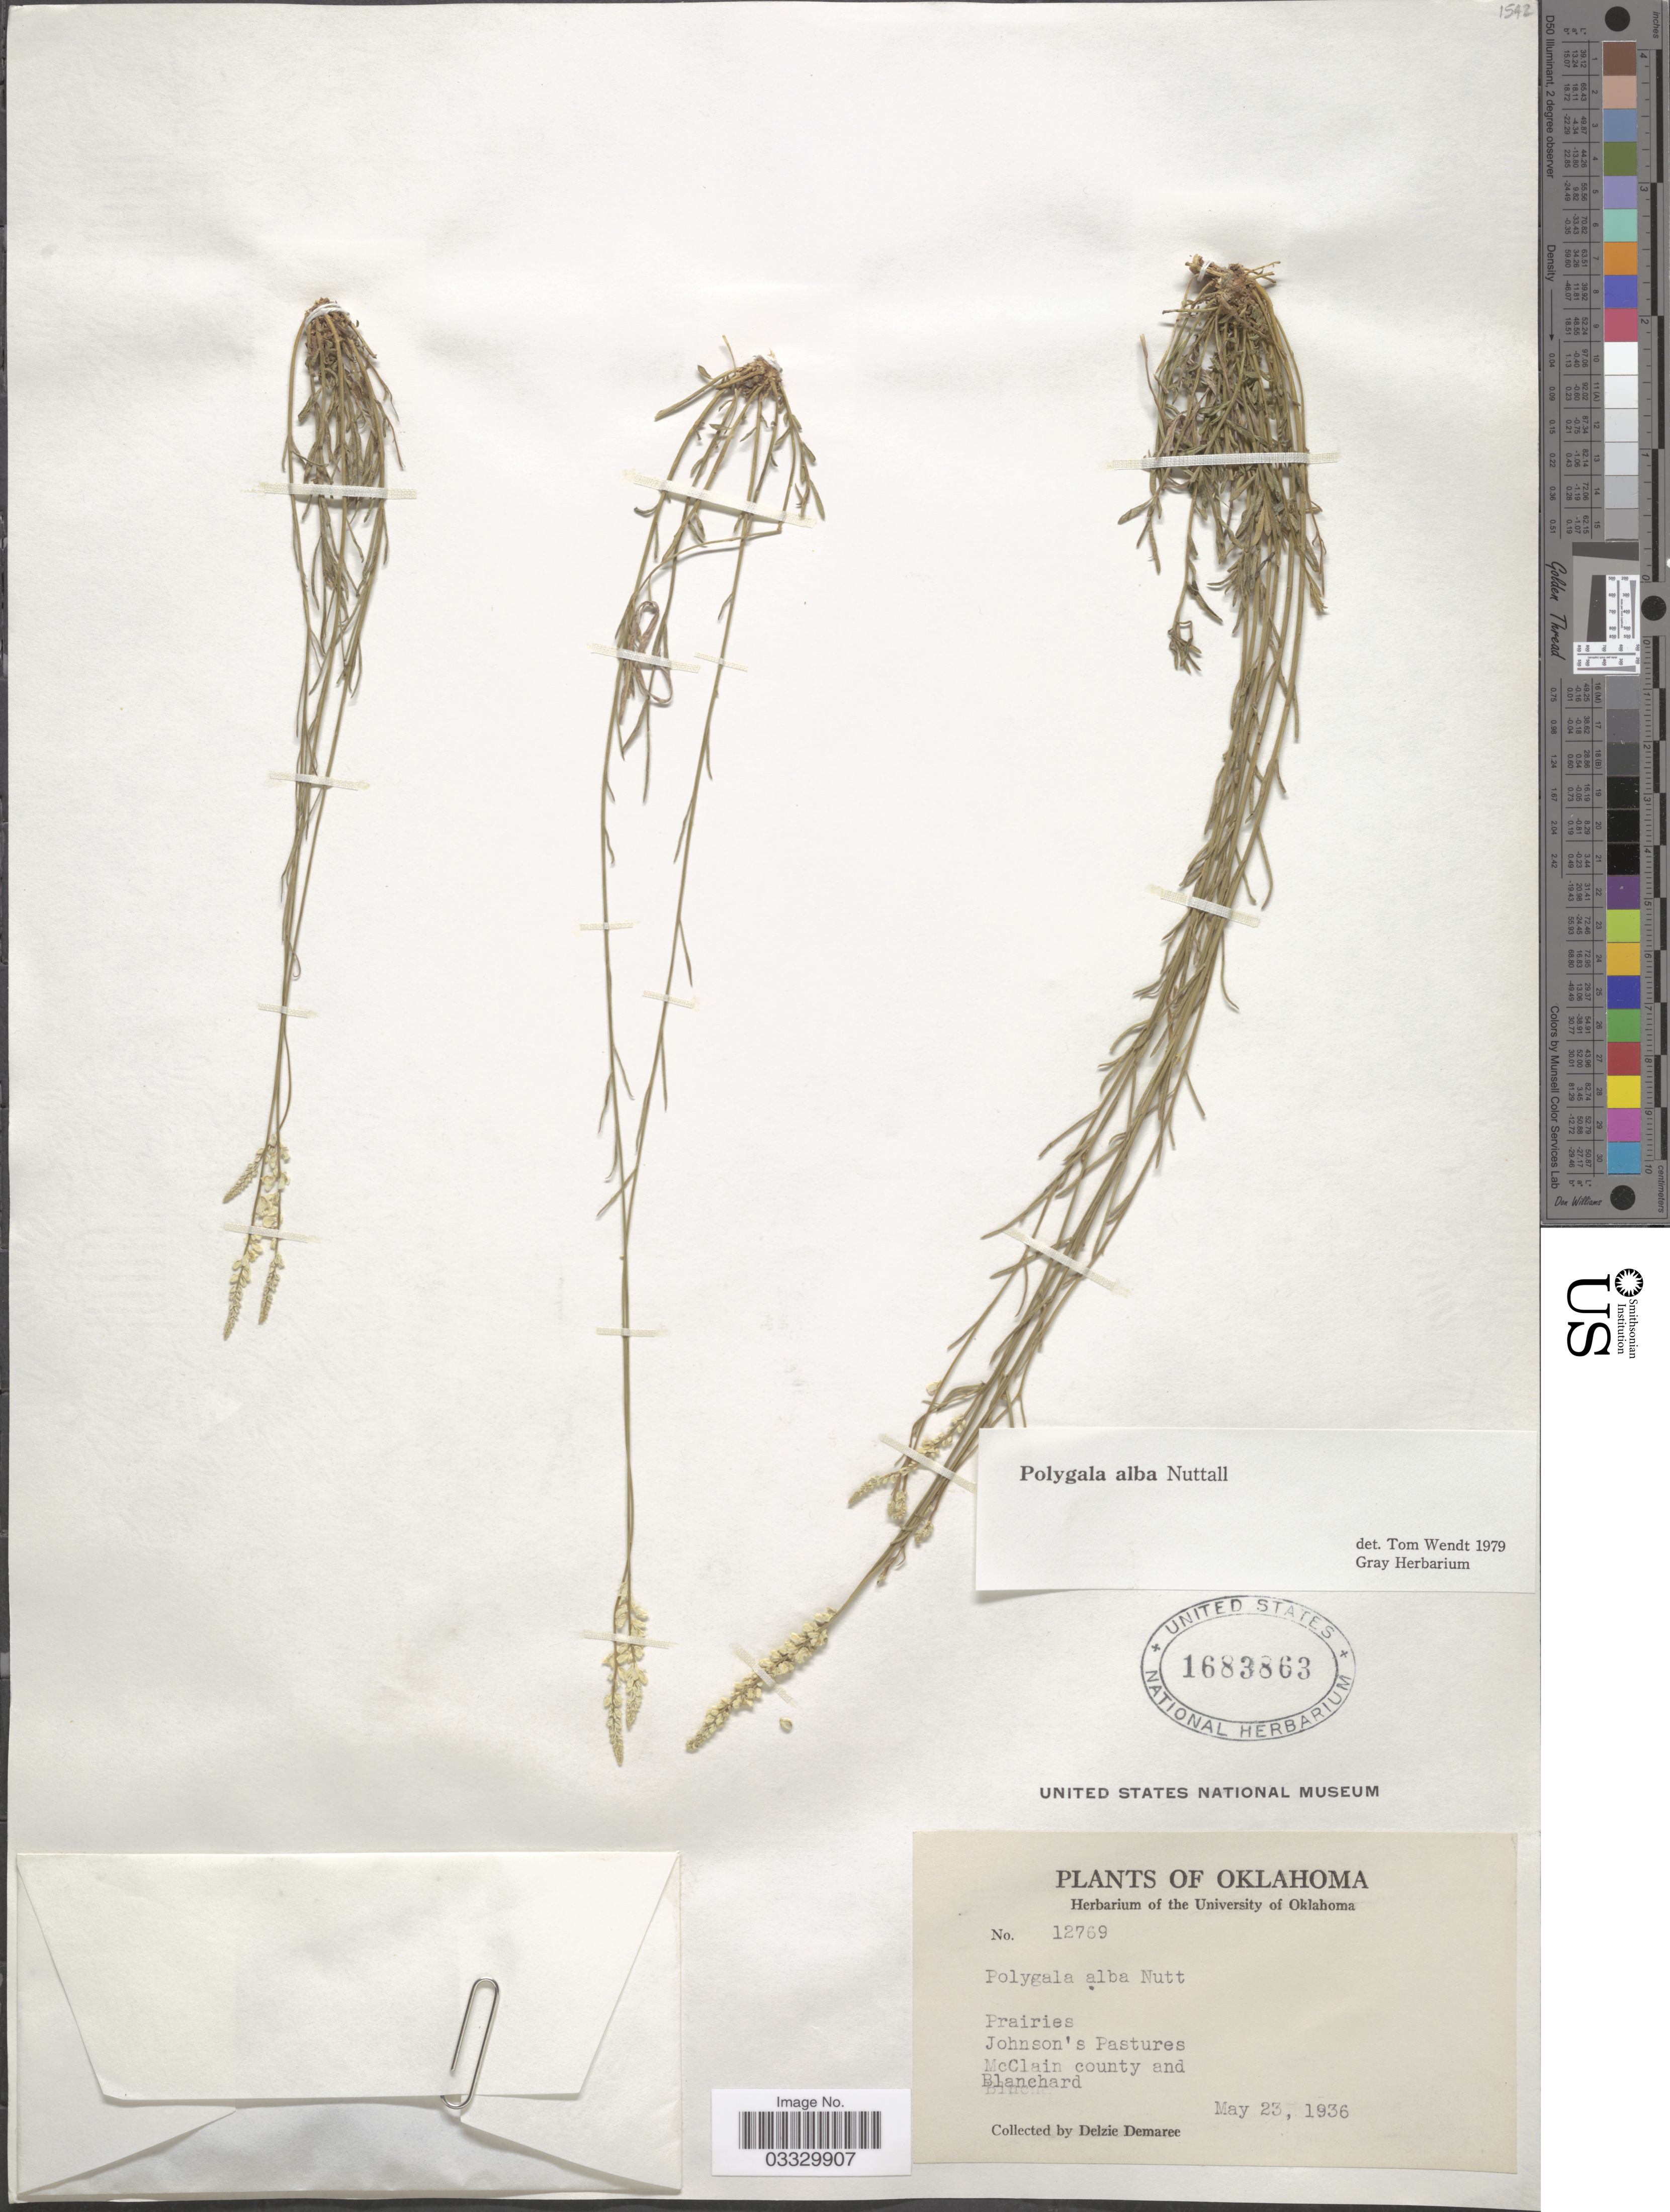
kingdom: Plantae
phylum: Tracheophyta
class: Magnoliopsida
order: Fabales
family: Polygalaceae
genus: Polygala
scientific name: Polygala alba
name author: Nutt.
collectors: D. Demaree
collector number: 12769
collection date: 1936-05-23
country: United States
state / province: Oklahoma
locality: Prairies. Johnson's Pastures. McClain county and Blanchard.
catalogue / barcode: US 1683863